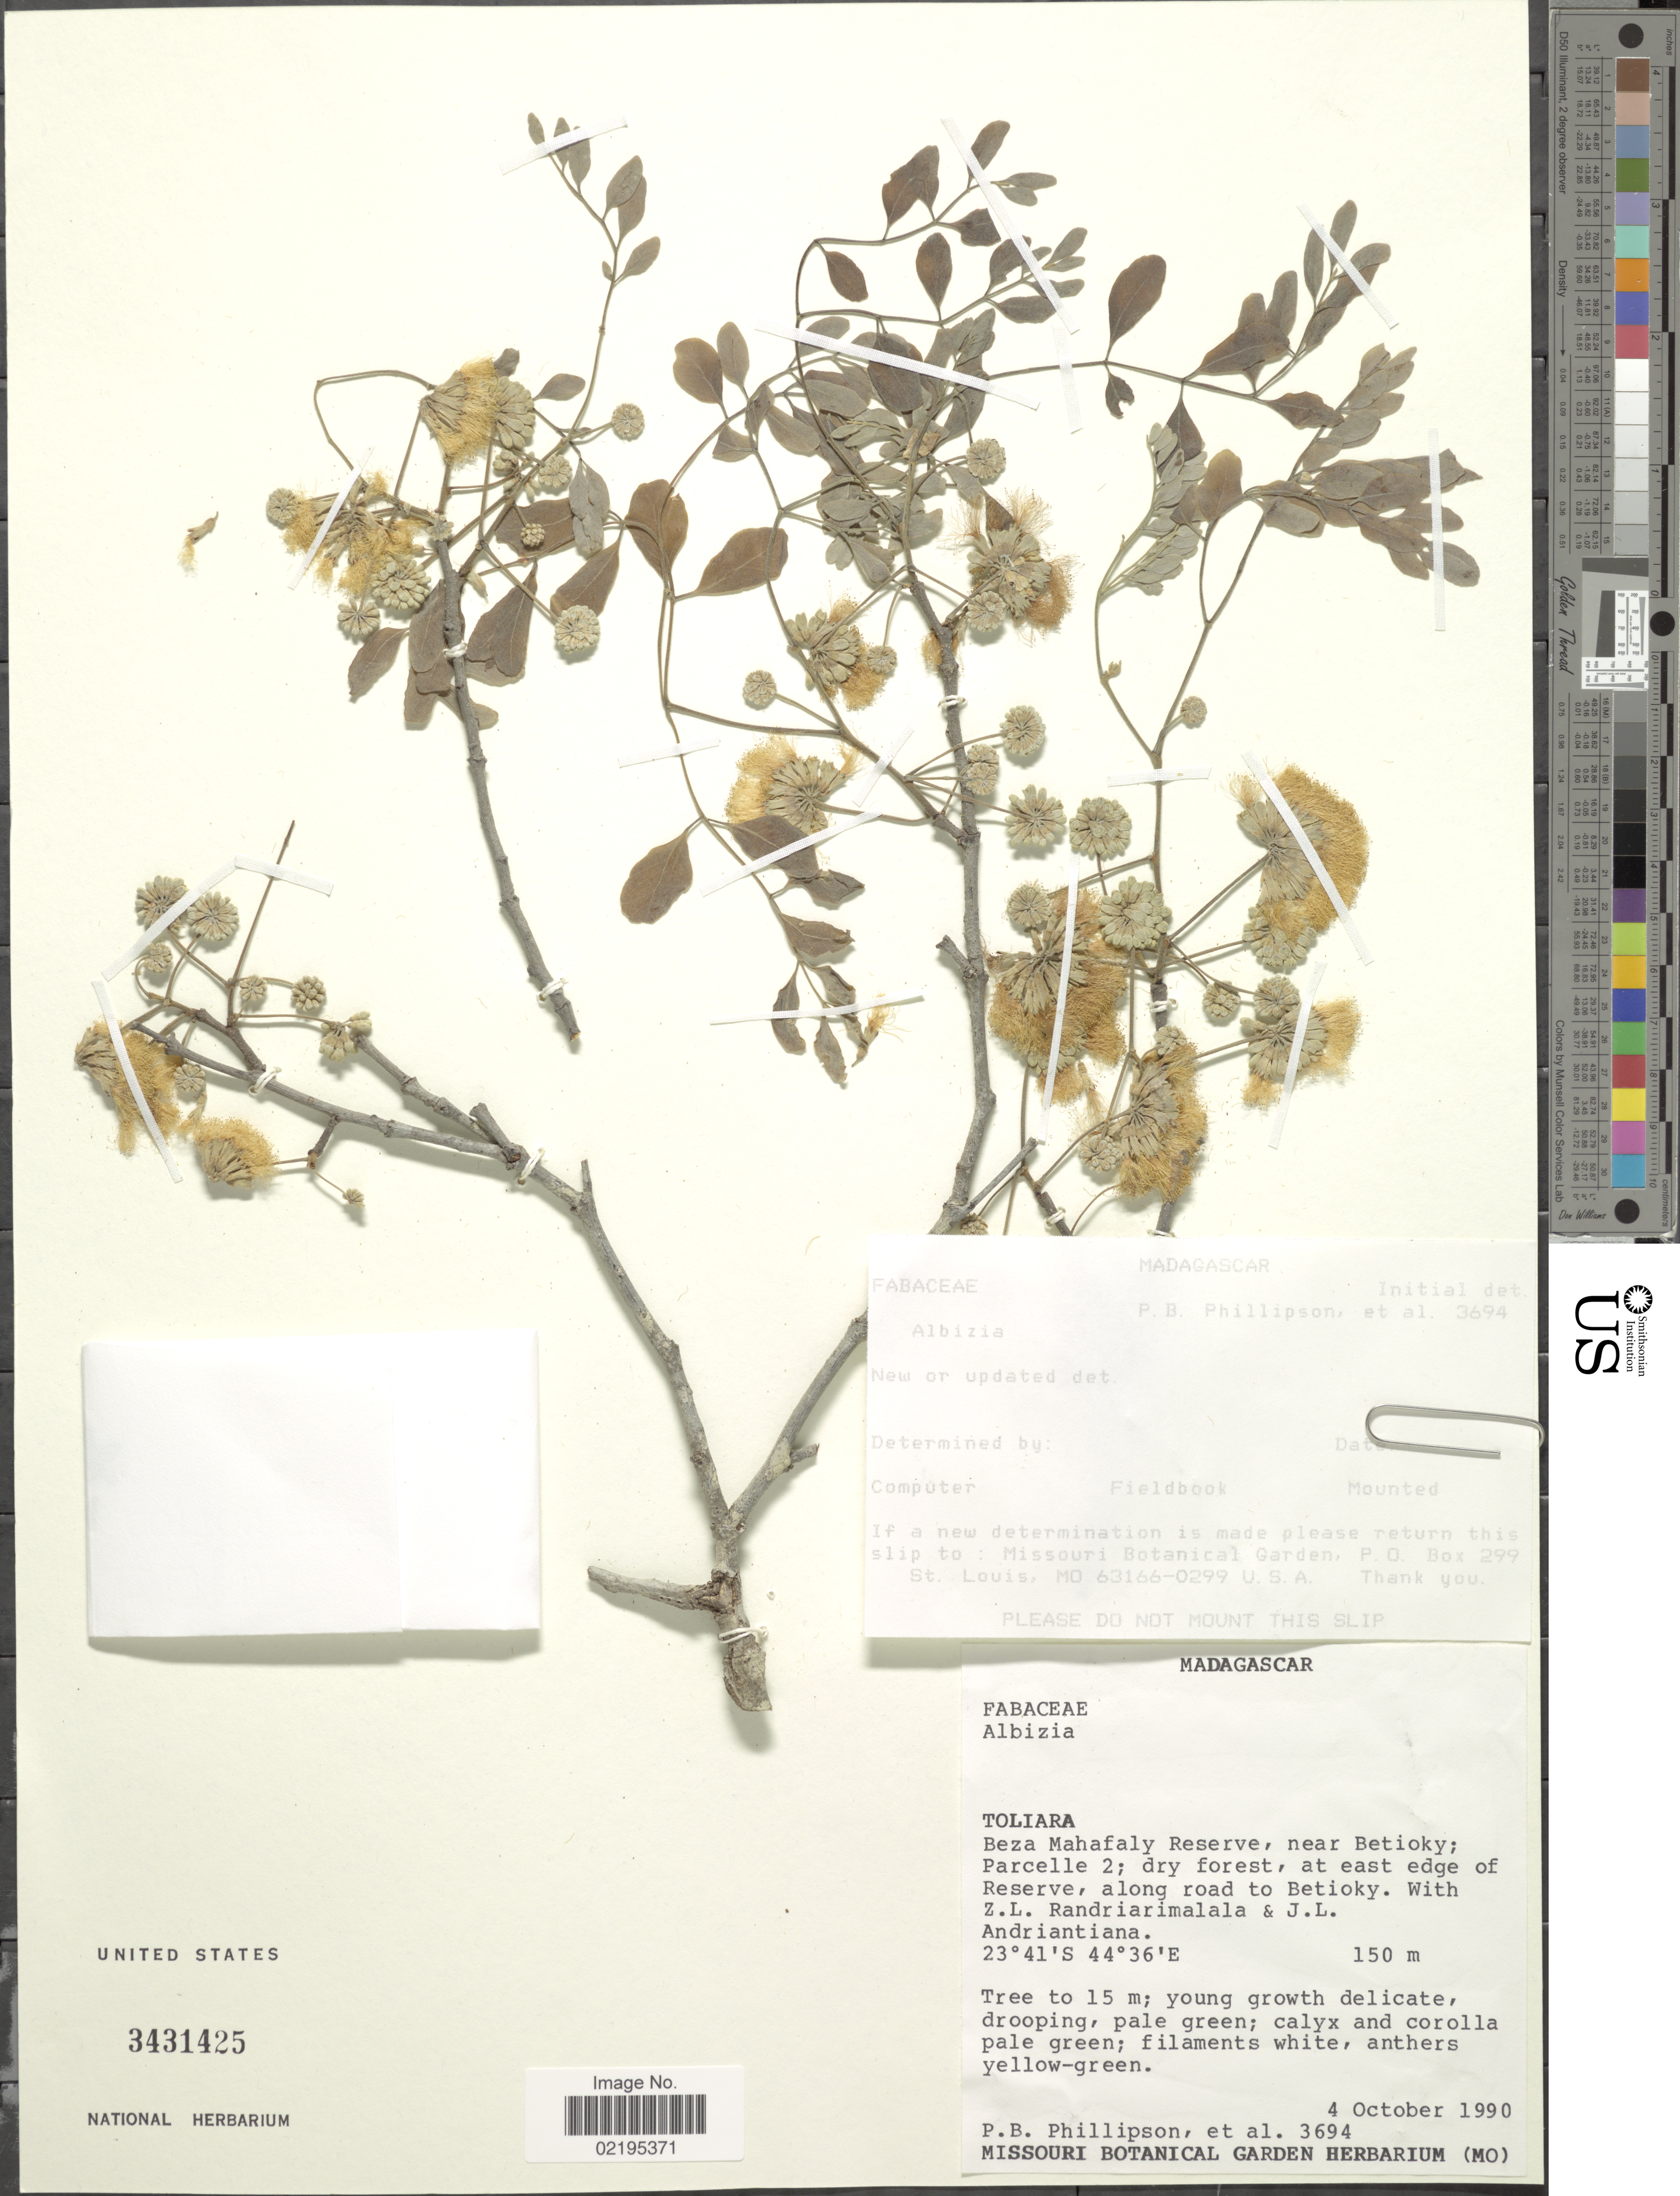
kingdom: Plantae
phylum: Tracheophyta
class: Magnoliopsida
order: Fabales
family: Fabaceae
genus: Albizia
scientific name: Albizia sp.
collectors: P. B. Phillipson, Z. Randriarimalala & J. Andriantiana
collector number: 3694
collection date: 1990-10-04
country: Madagascar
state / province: Atsimo-Andrefana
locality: Beza Mahafaly Reserve, near Betioky; Parcelle 2; dry forest, at east edge of Reserve, along road to Betioky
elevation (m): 150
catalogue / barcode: US 3431425